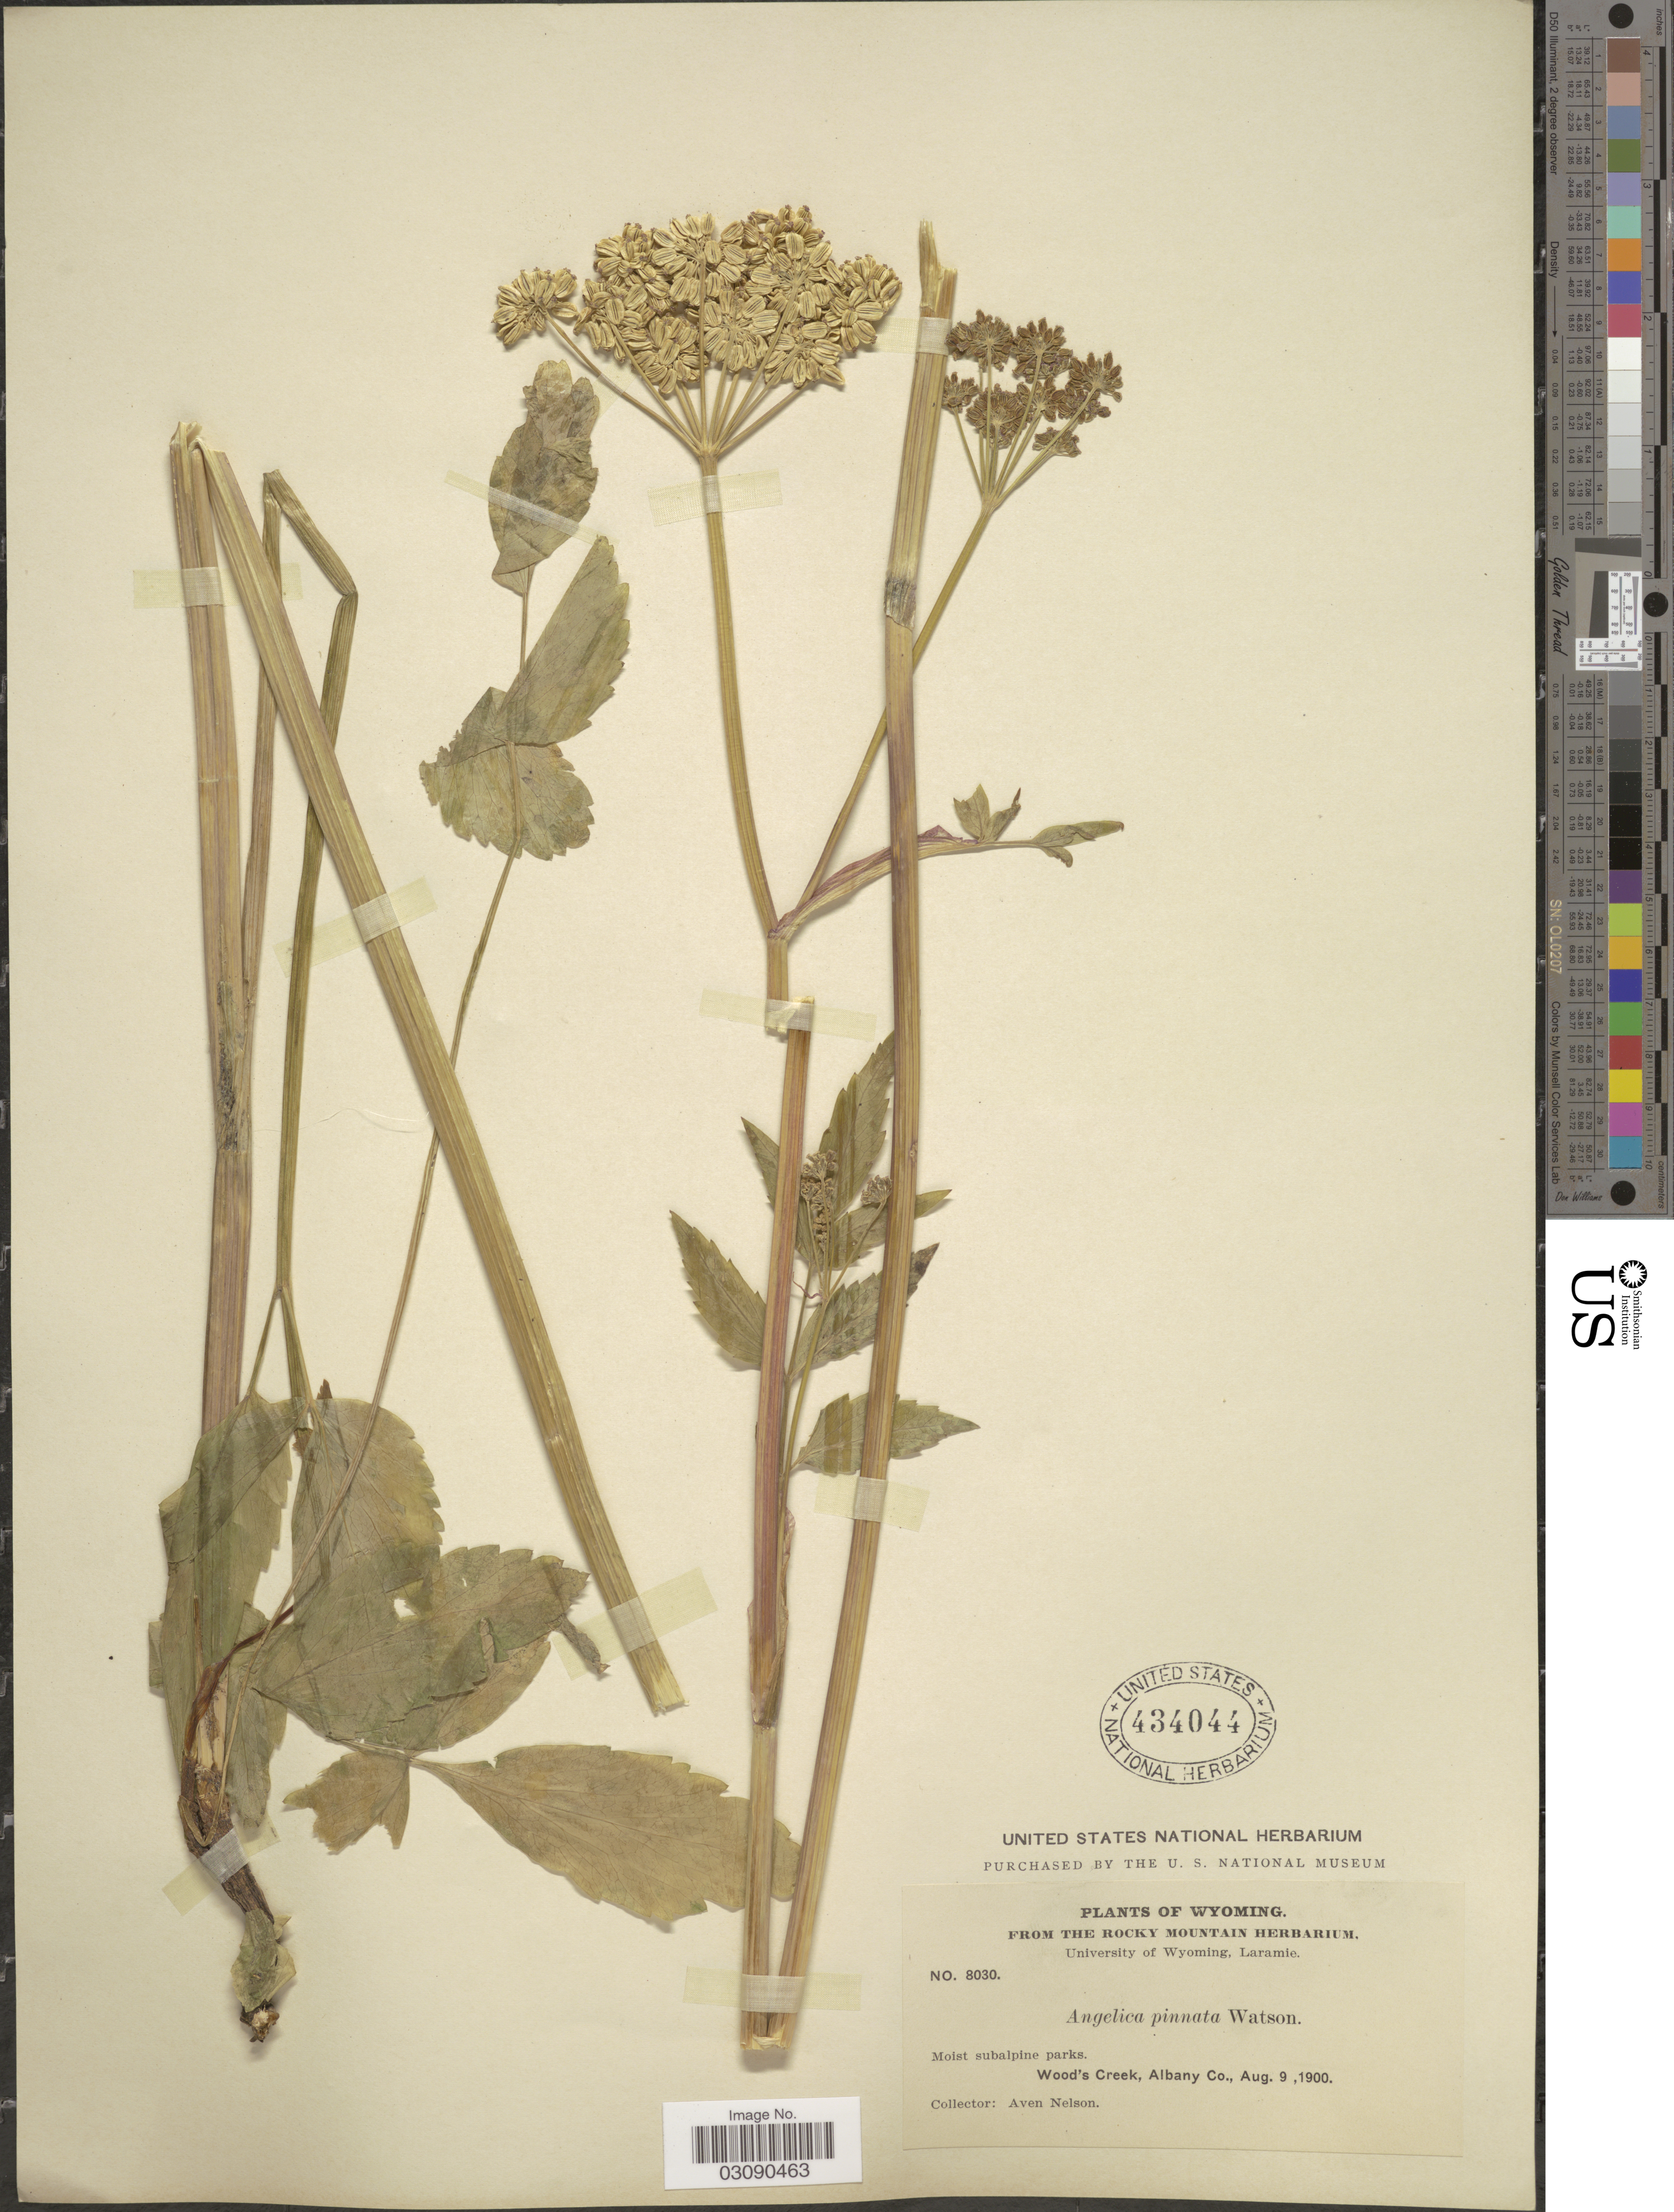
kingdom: Plantae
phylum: Tracheophyta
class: Magnoliopsida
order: Apiales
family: Apiaceae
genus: Angelica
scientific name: Angelica pinnata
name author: S. Watson in C. King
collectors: A. Nelson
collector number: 8030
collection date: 1900-08-09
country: United States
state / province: Wyoming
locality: Wood's Creek, Albany Co.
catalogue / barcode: US 434044